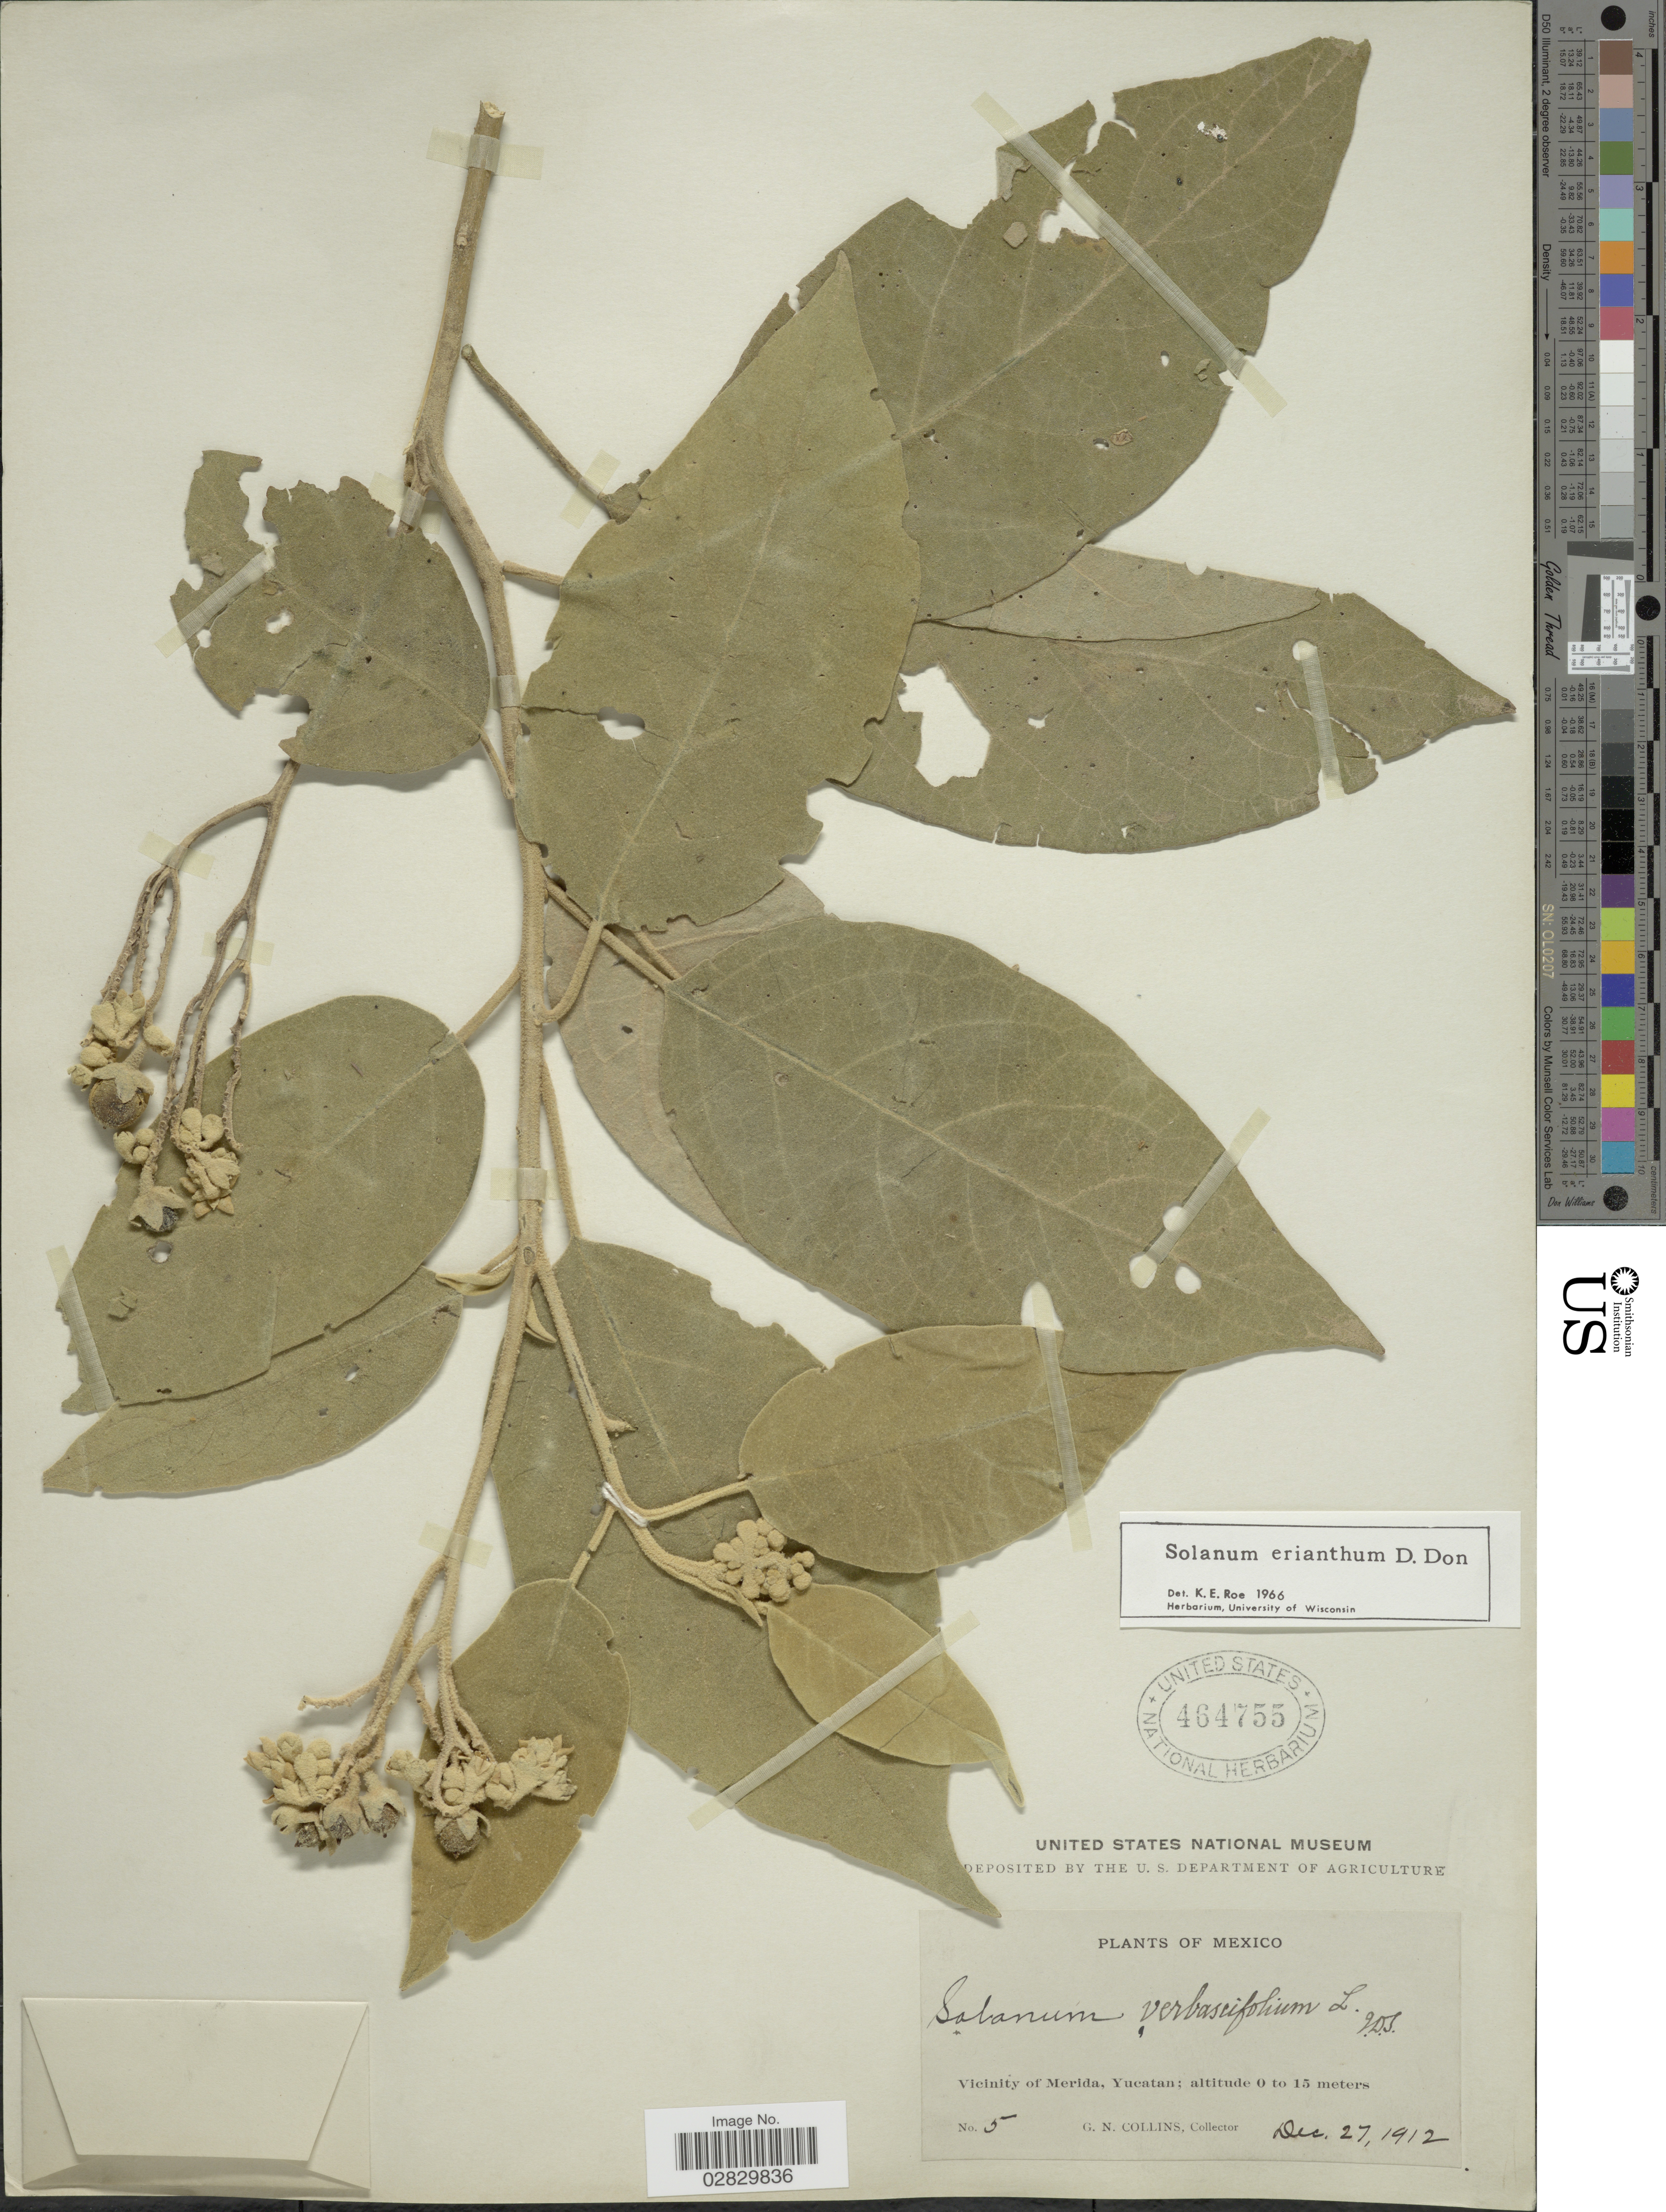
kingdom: Plantae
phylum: Tracheophyta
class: Magnoliopsida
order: Solanales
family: Solanaceae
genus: Solanum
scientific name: Solanum erianthum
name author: D. Don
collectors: G. Collins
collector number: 5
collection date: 1912-12-27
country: Mexico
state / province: Yucatán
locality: Vicinity of Merida.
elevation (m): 0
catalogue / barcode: US 464755